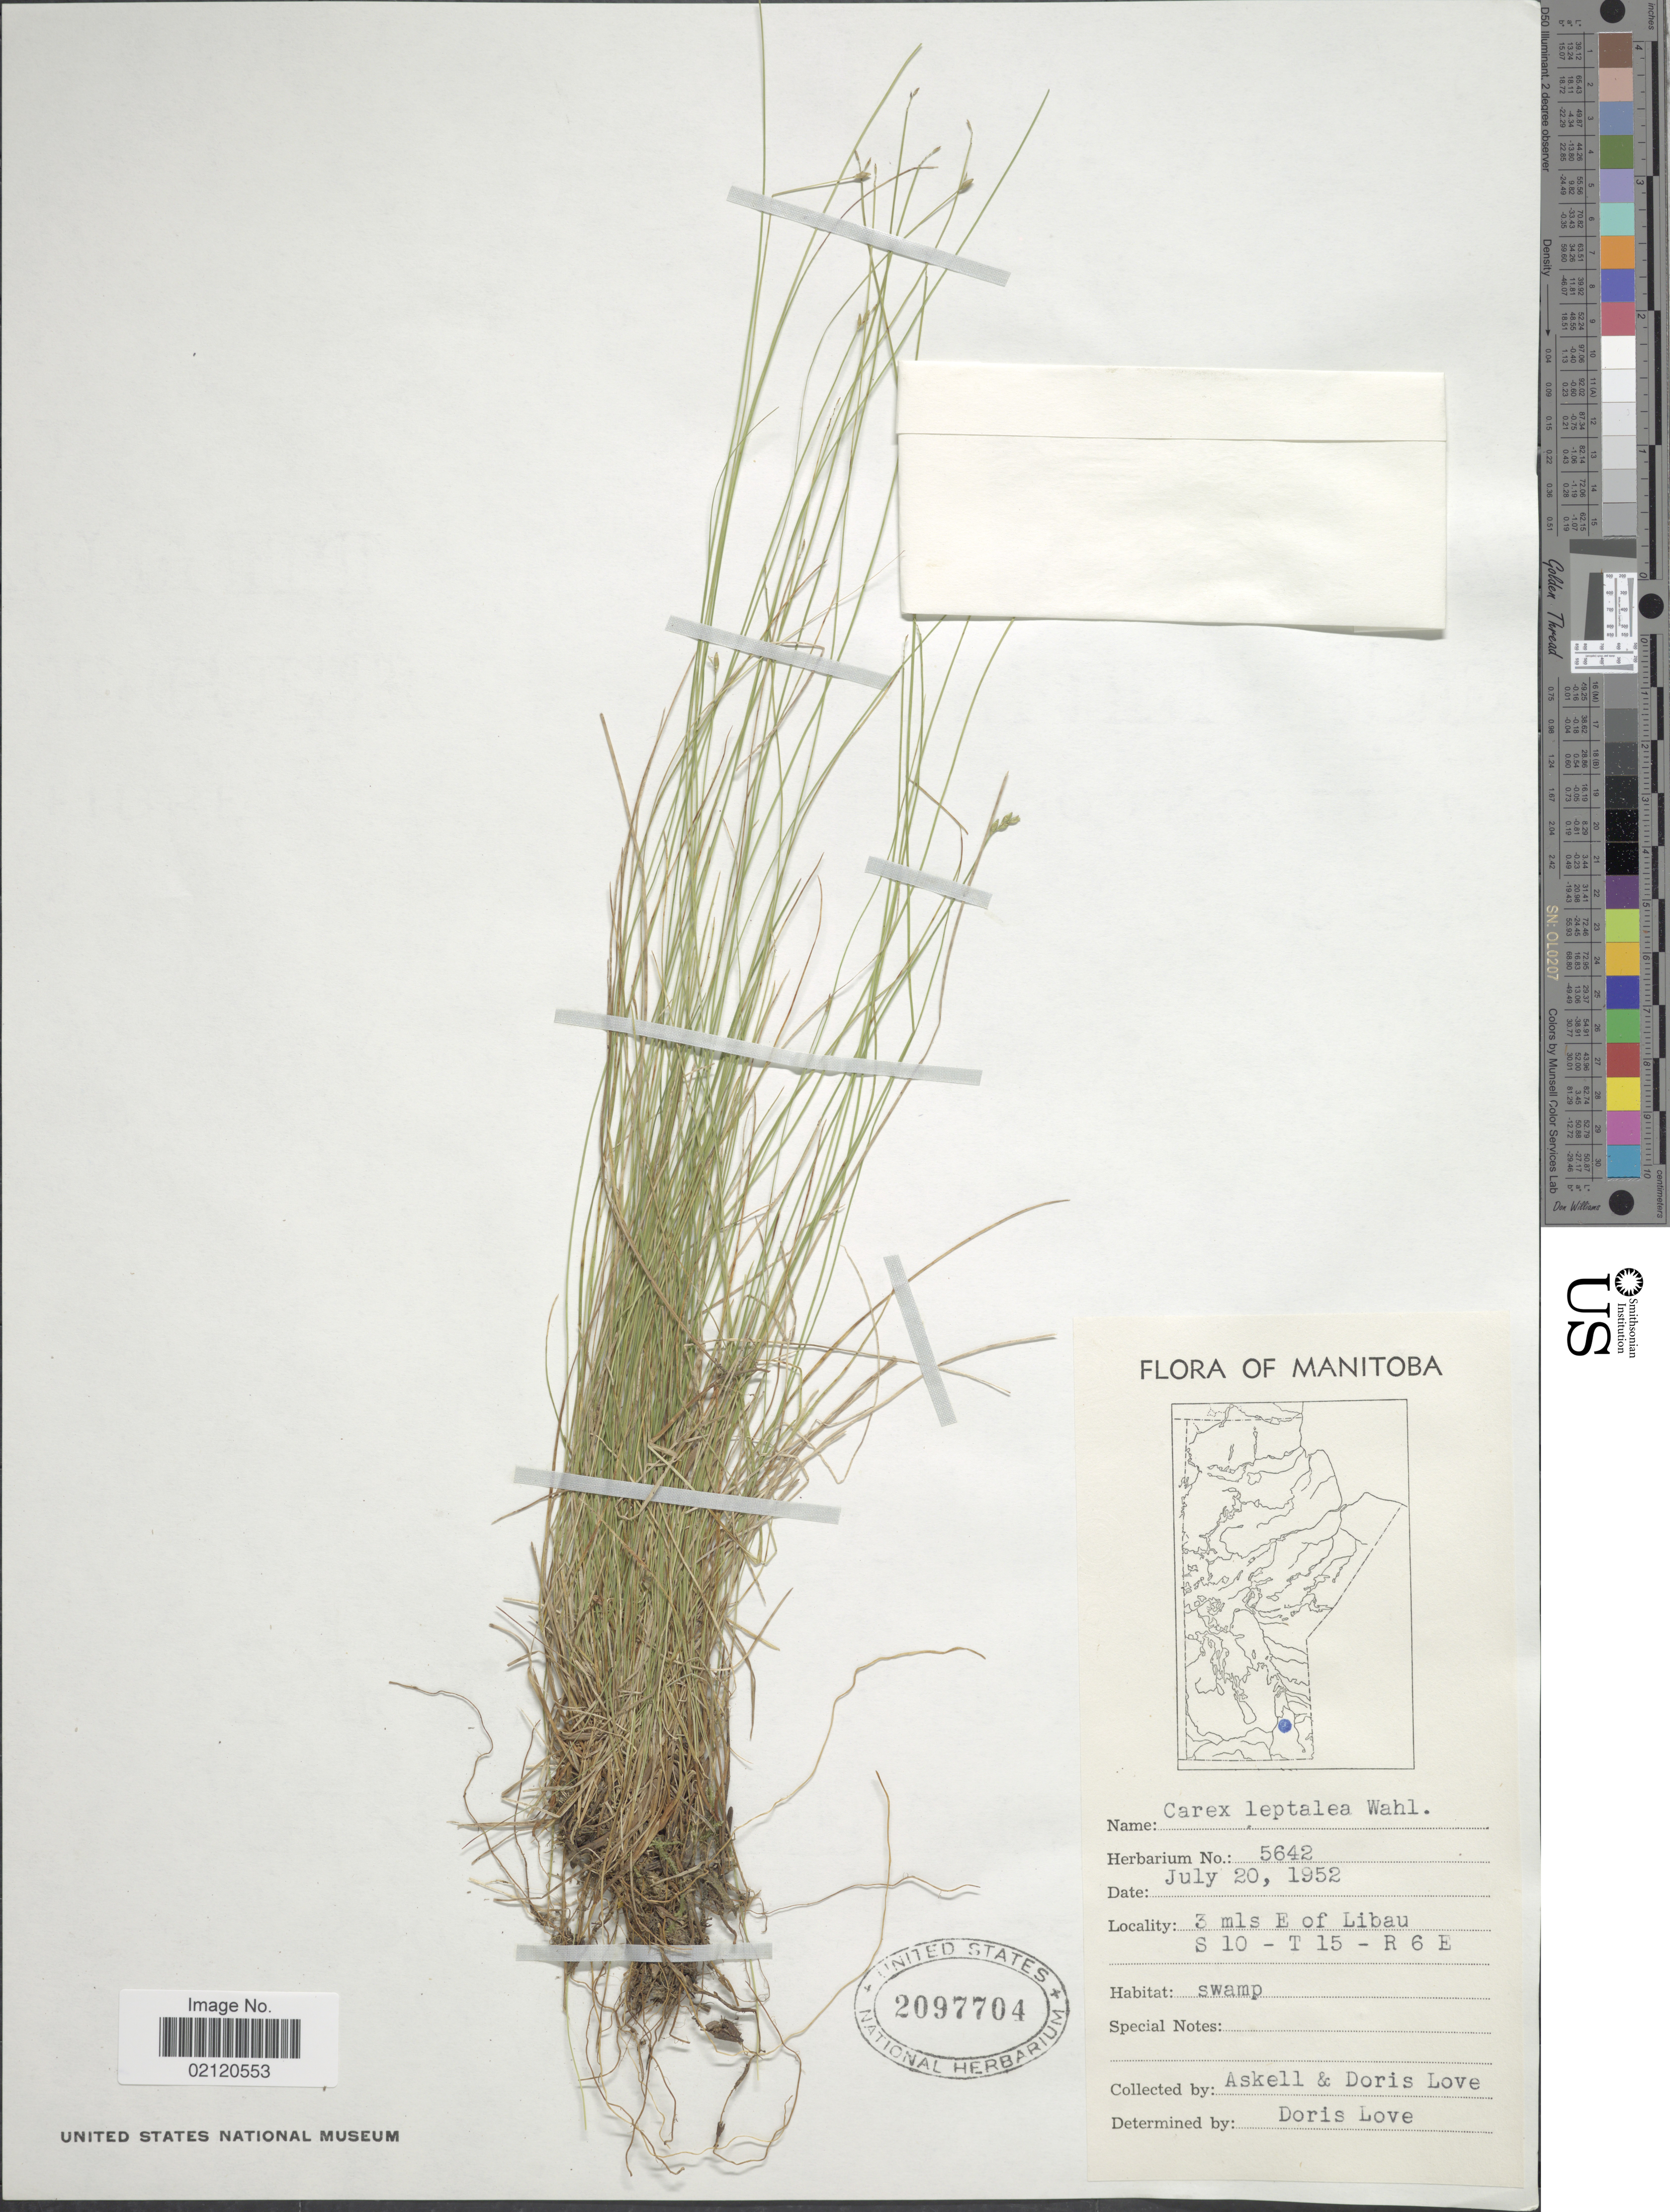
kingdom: Plantae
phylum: Tracheophyta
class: Liliopsida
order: Poales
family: Cyperaceae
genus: Carex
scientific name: Carex leptalea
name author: Wahlenb.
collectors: -. Askell & D. Löve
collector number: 5642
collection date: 1952-07-20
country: Canada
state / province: Manitoba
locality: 3 mls E of Libau S10 - T15 - R6E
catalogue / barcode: US 2097704